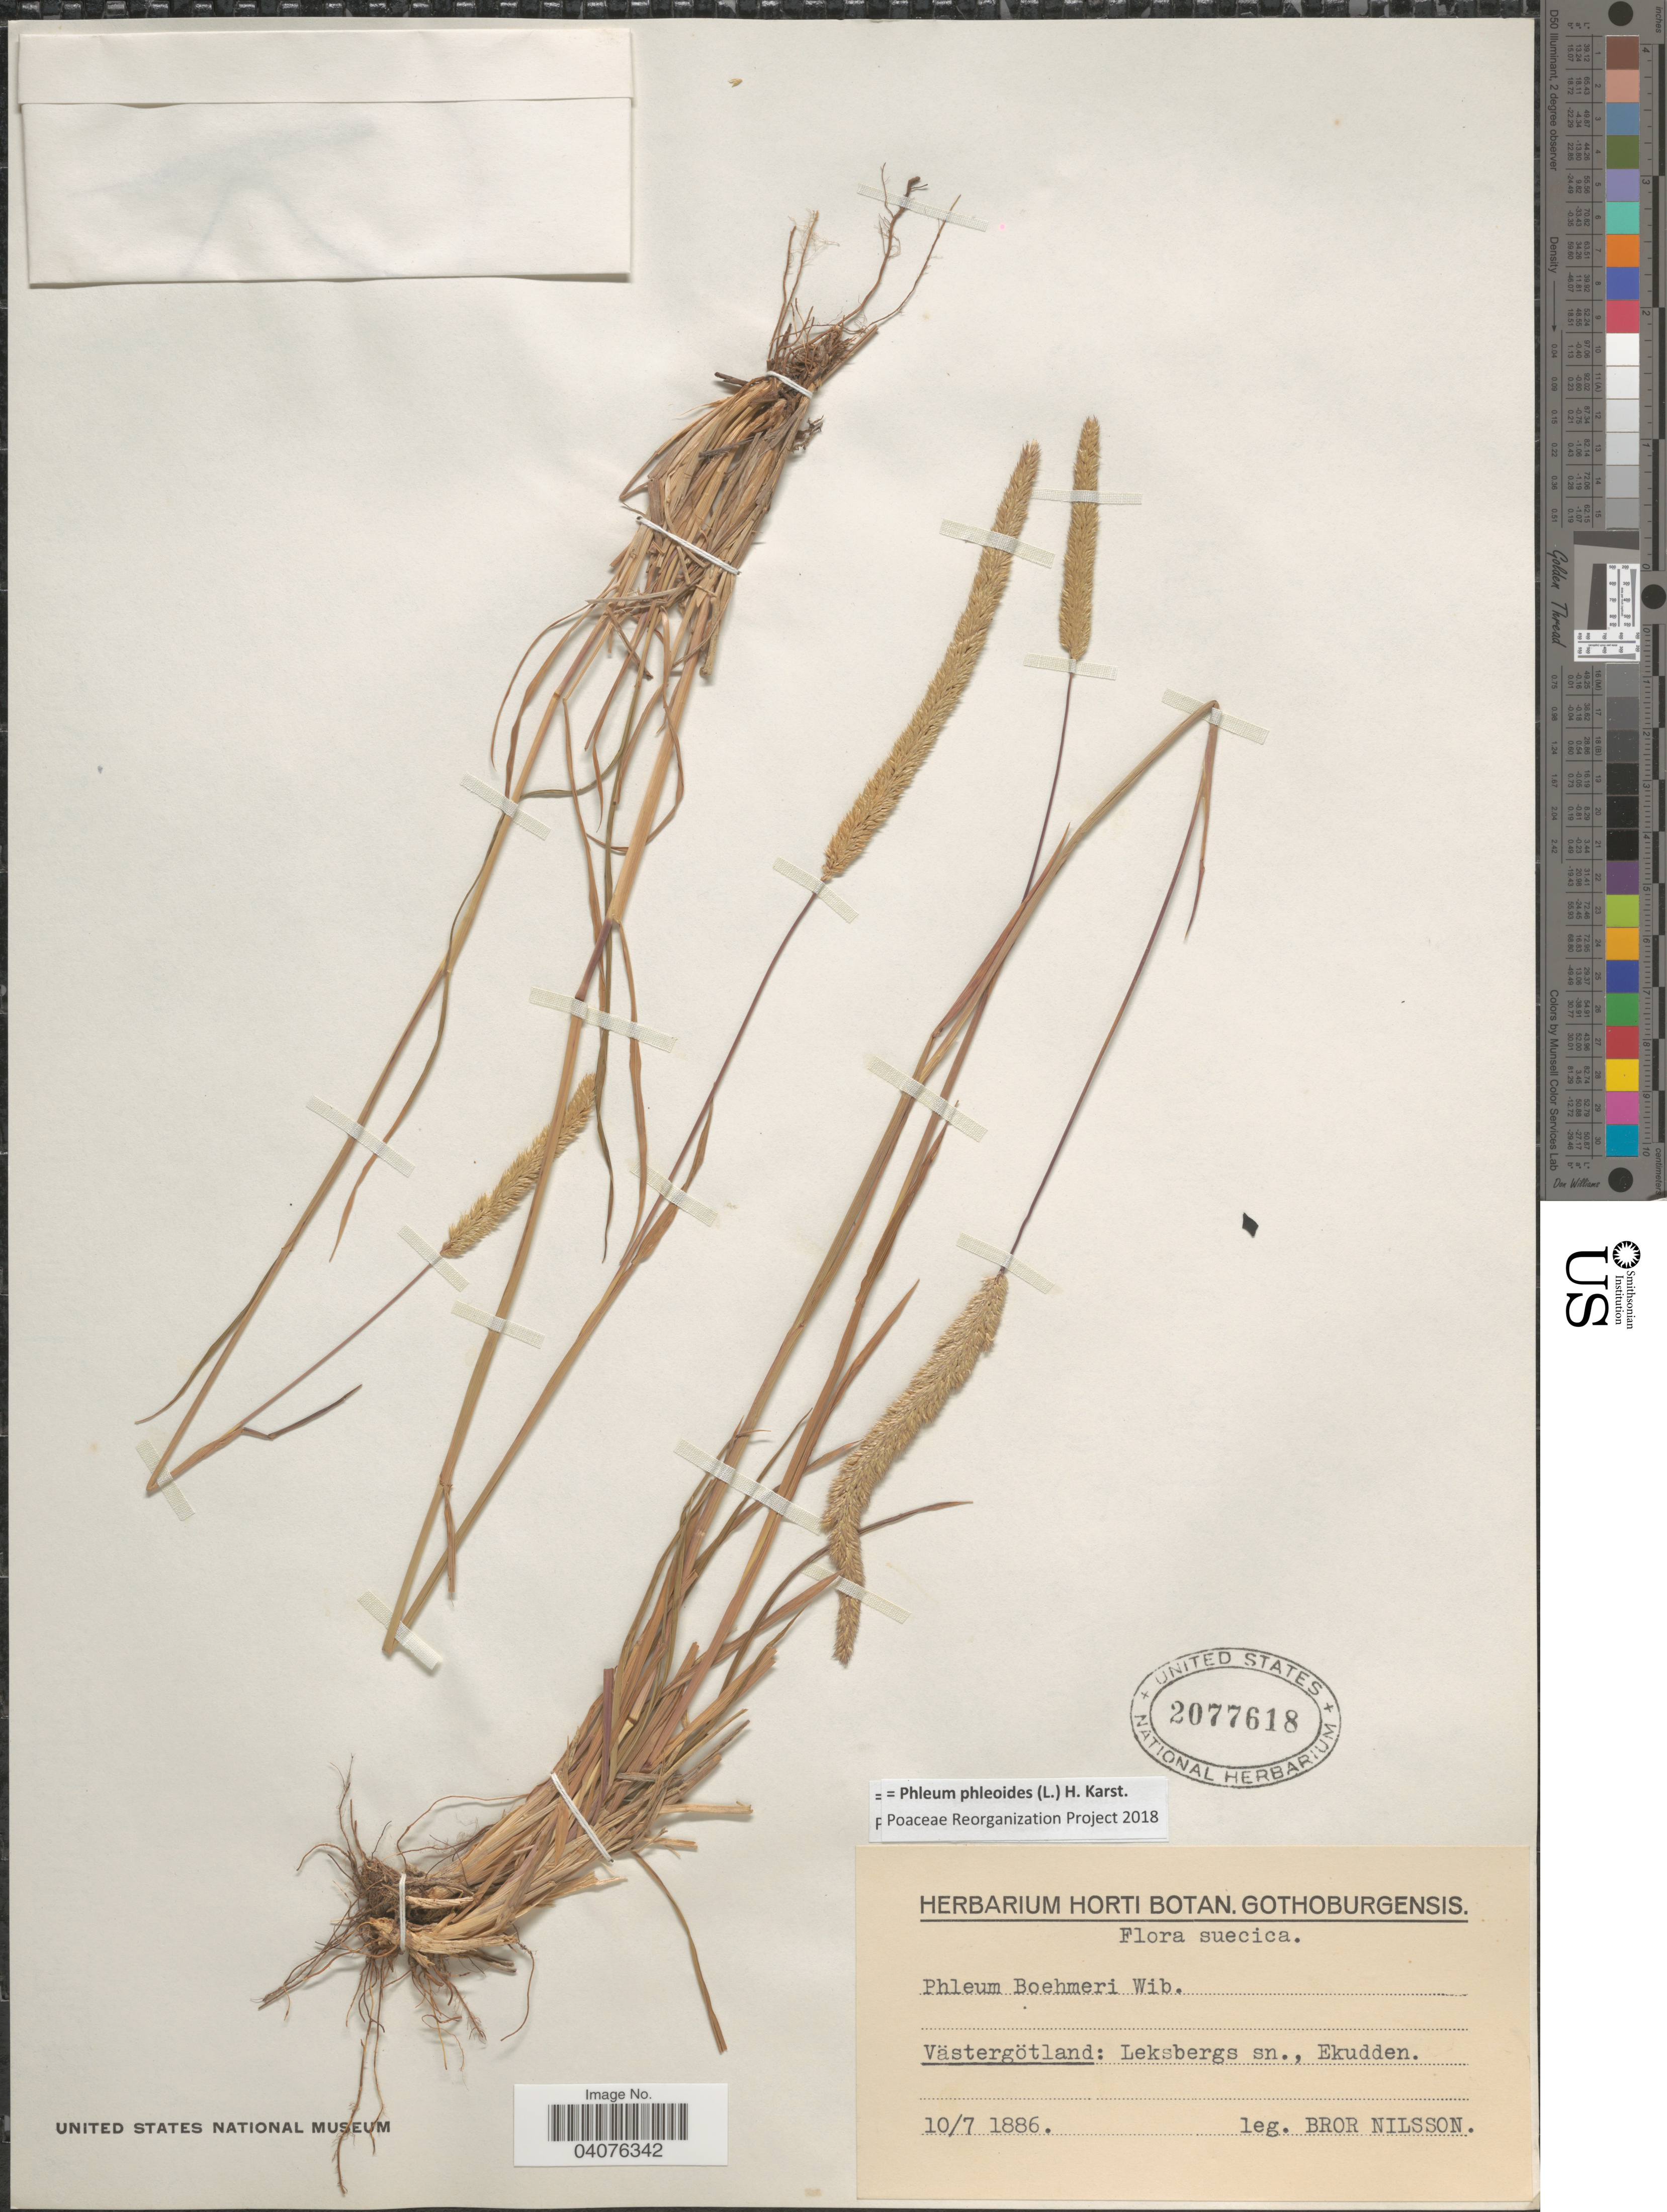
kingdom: Plantae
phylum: Tracheophyta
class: Liliopsida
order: Poales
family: Poaceae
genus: Phleum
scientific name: Phleum phleoides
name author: (L.) H. Karst.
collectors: B. Nilsson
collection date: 1886-07-10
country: Sweden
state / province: Västra Götaland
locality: Suecica. Västergötland: Leksbergs sn., Ekudden.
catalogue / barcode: US 2077618